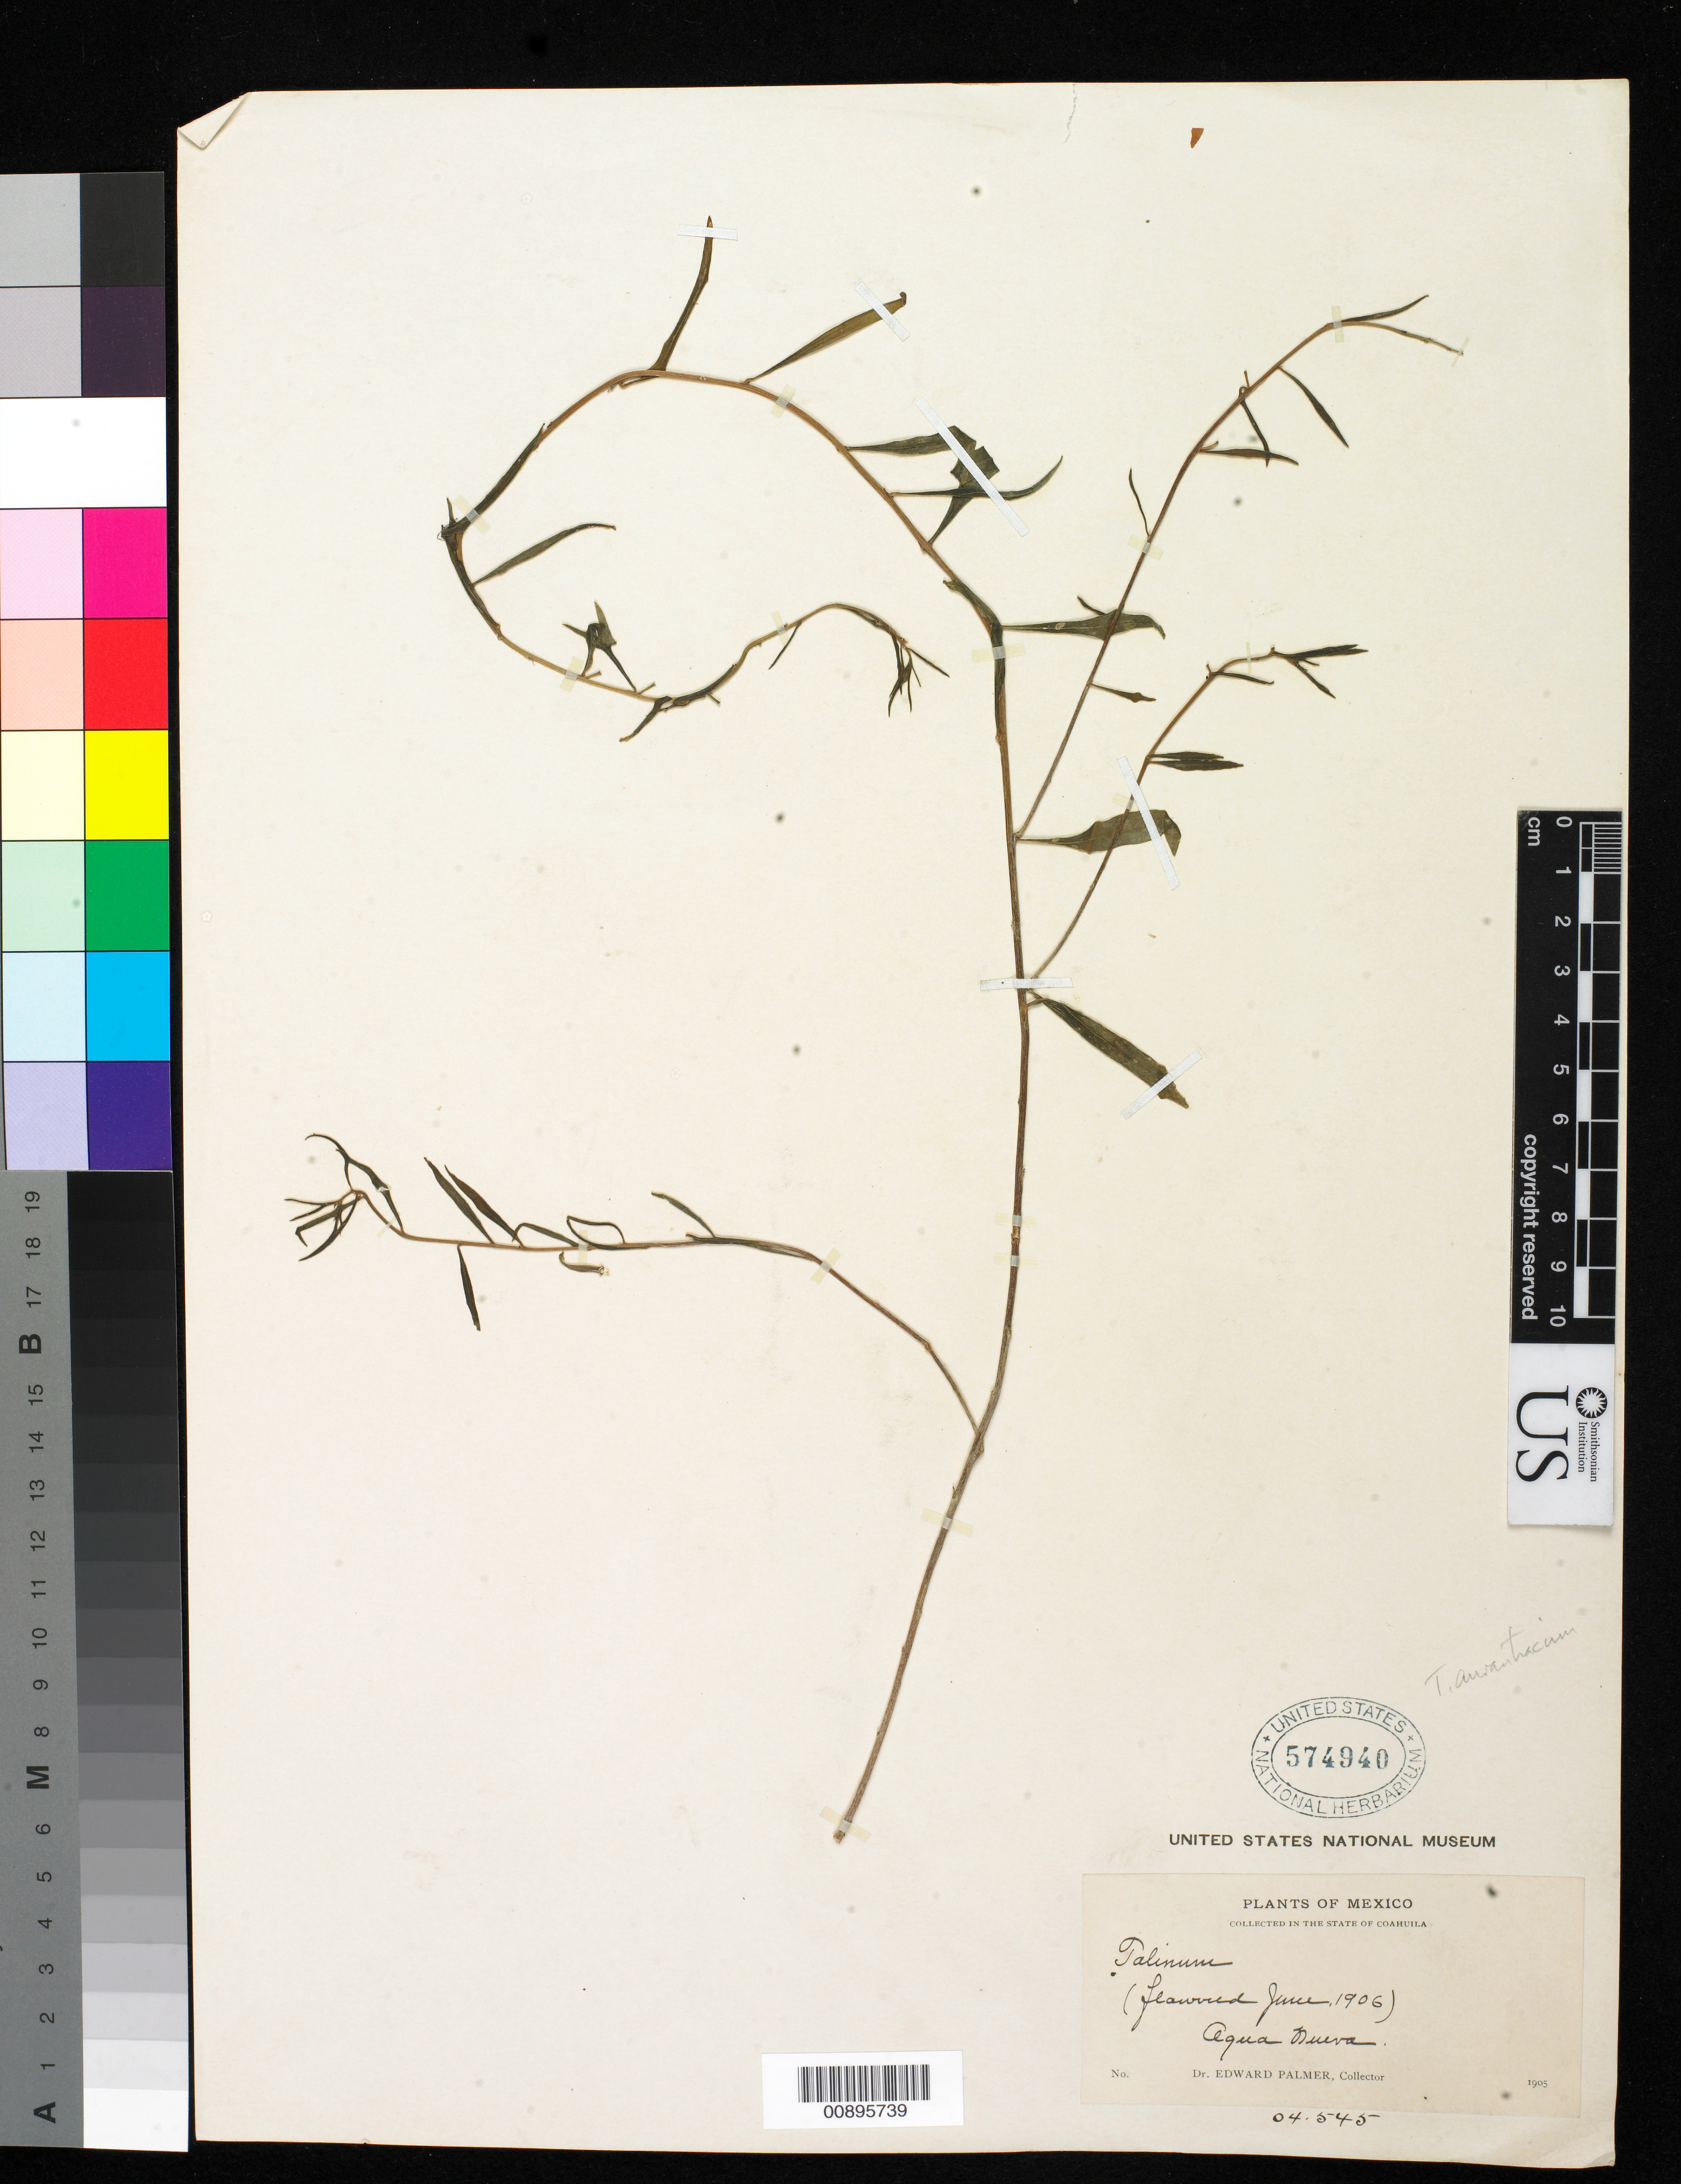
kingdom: Plantae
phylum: Tracheophyta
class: Magnoliopsida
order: Caryophyllales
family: Talinaceae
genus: Talinum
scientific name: Talinum aurantiacum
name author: Engelm. in A. Gray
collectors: E. Palmer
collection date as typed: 1905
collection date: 1905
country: Mexico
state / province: Coahuila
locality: Agua Nueva, Coahuila.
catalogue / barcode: US 574940